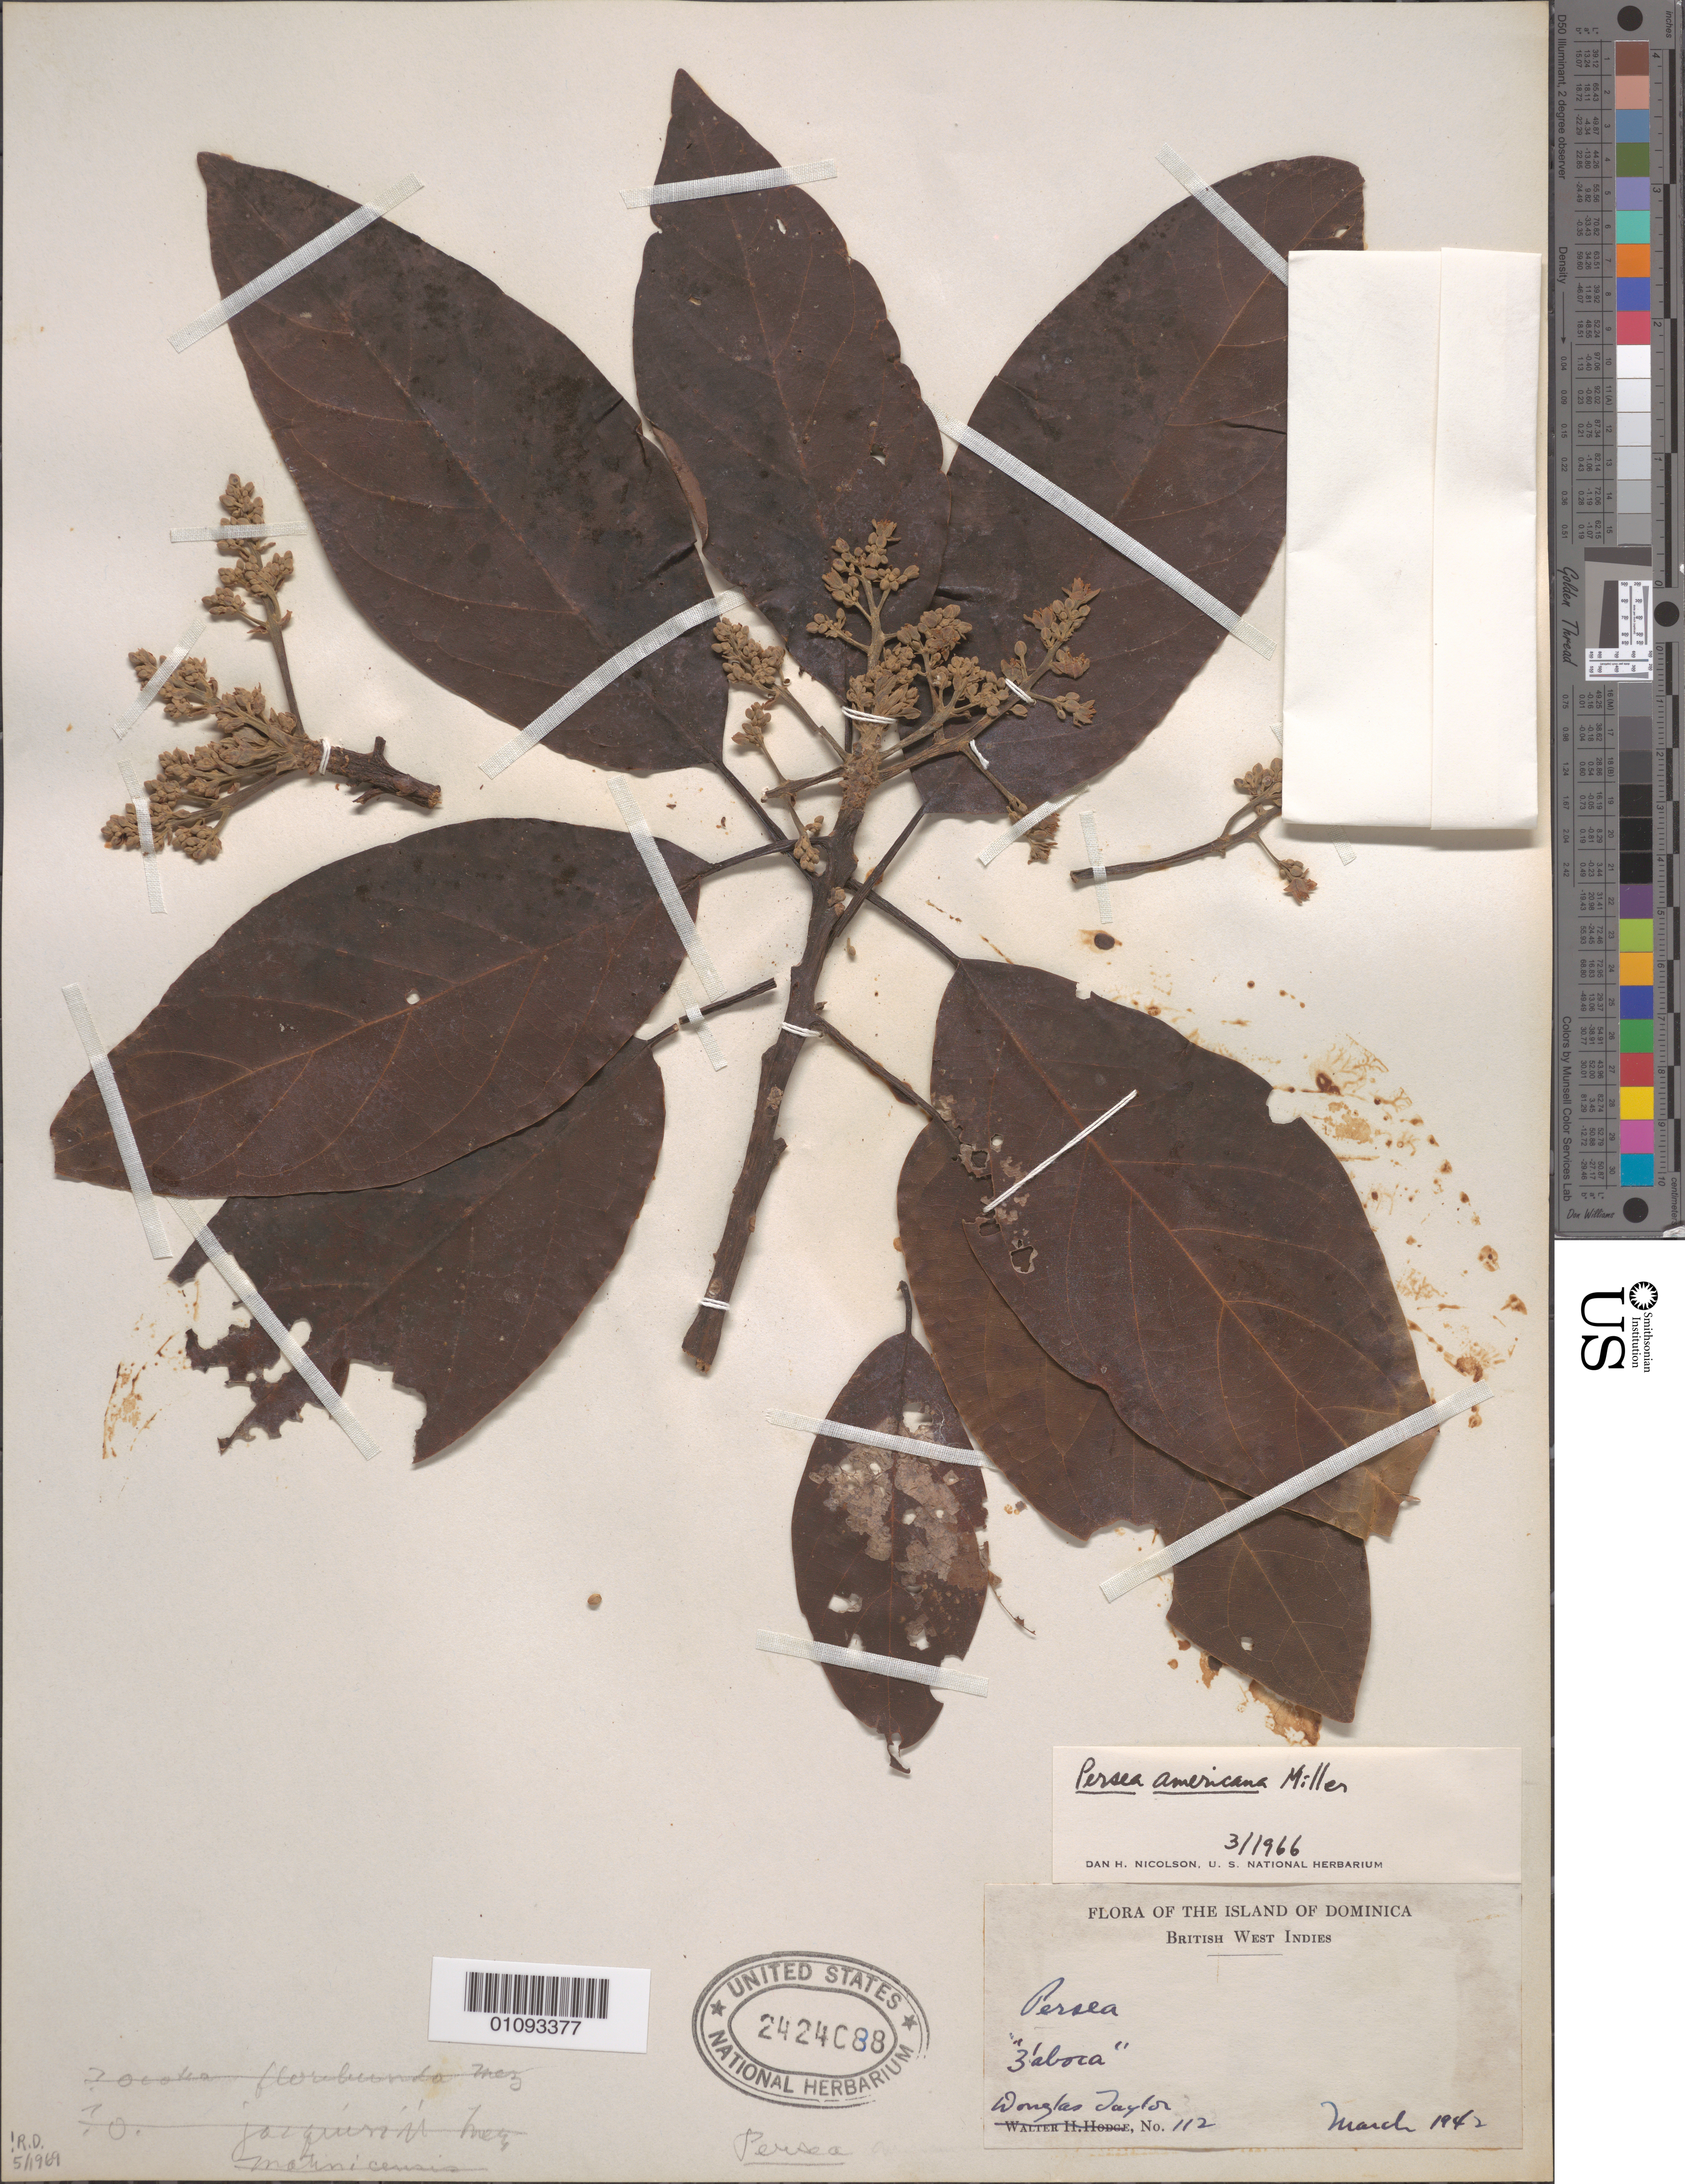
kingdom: Plantae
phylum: Tracheophyta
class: Magnoliopsida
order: Laurales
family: Lauraceae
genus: Persea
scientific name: Persea americana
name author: Mill.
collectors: D. Taylor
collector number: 112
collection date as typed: Mar 1942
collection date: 1942-03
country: Dominica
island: Dominica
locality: Abora.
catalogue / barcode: US 2424088